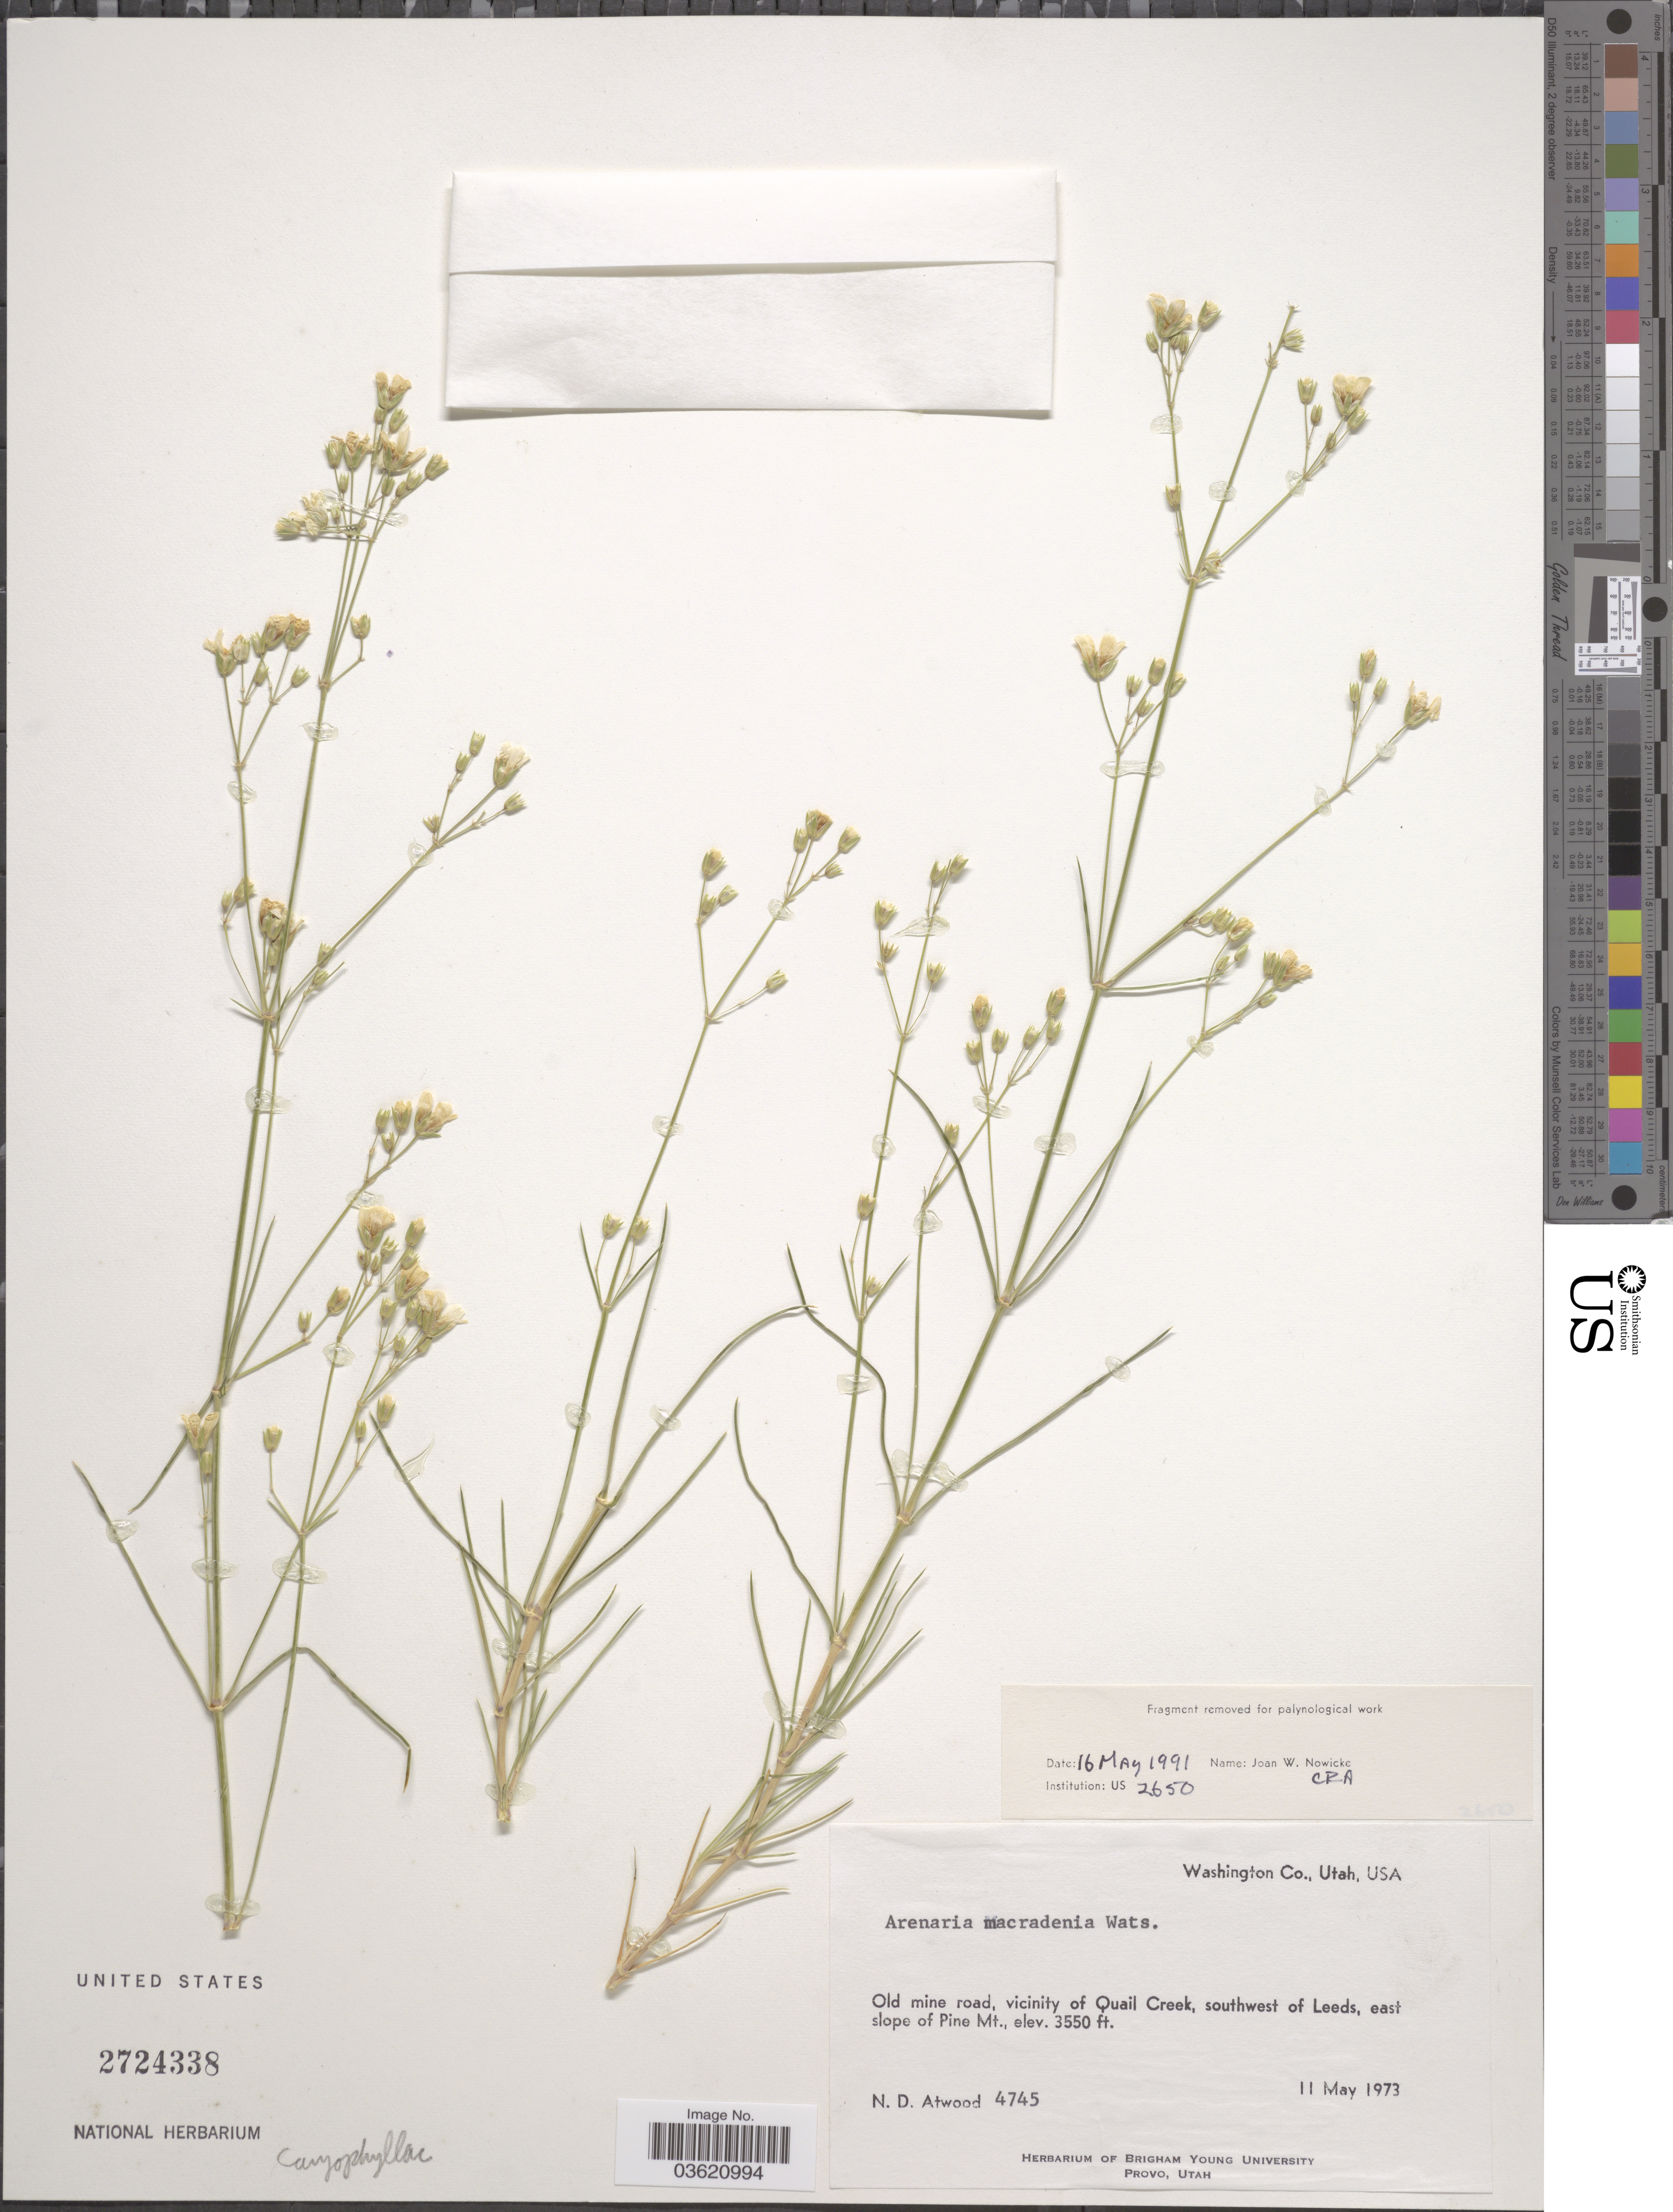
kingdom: Plantae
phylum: Tracheophyta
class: Magnoliopsida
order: Caryophyllales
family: Caryophyllaceae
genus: Eremogone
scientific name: Eremogone macradenia var. macradenia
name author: (S. Watson) Ikonn.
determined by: Strong, Mark T., (BOT), Smithsonian Institution - National Museum of Natural History (UNITED STATES)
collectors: N. Atwood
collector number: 4745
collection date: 1973-05-11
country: United States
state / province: Utah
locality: Washington Co. Old mine road, vicinity of Quail Creek, southwest of Leeds, east slope of Pine Mt.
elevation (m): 1082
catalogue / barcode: US 2724338